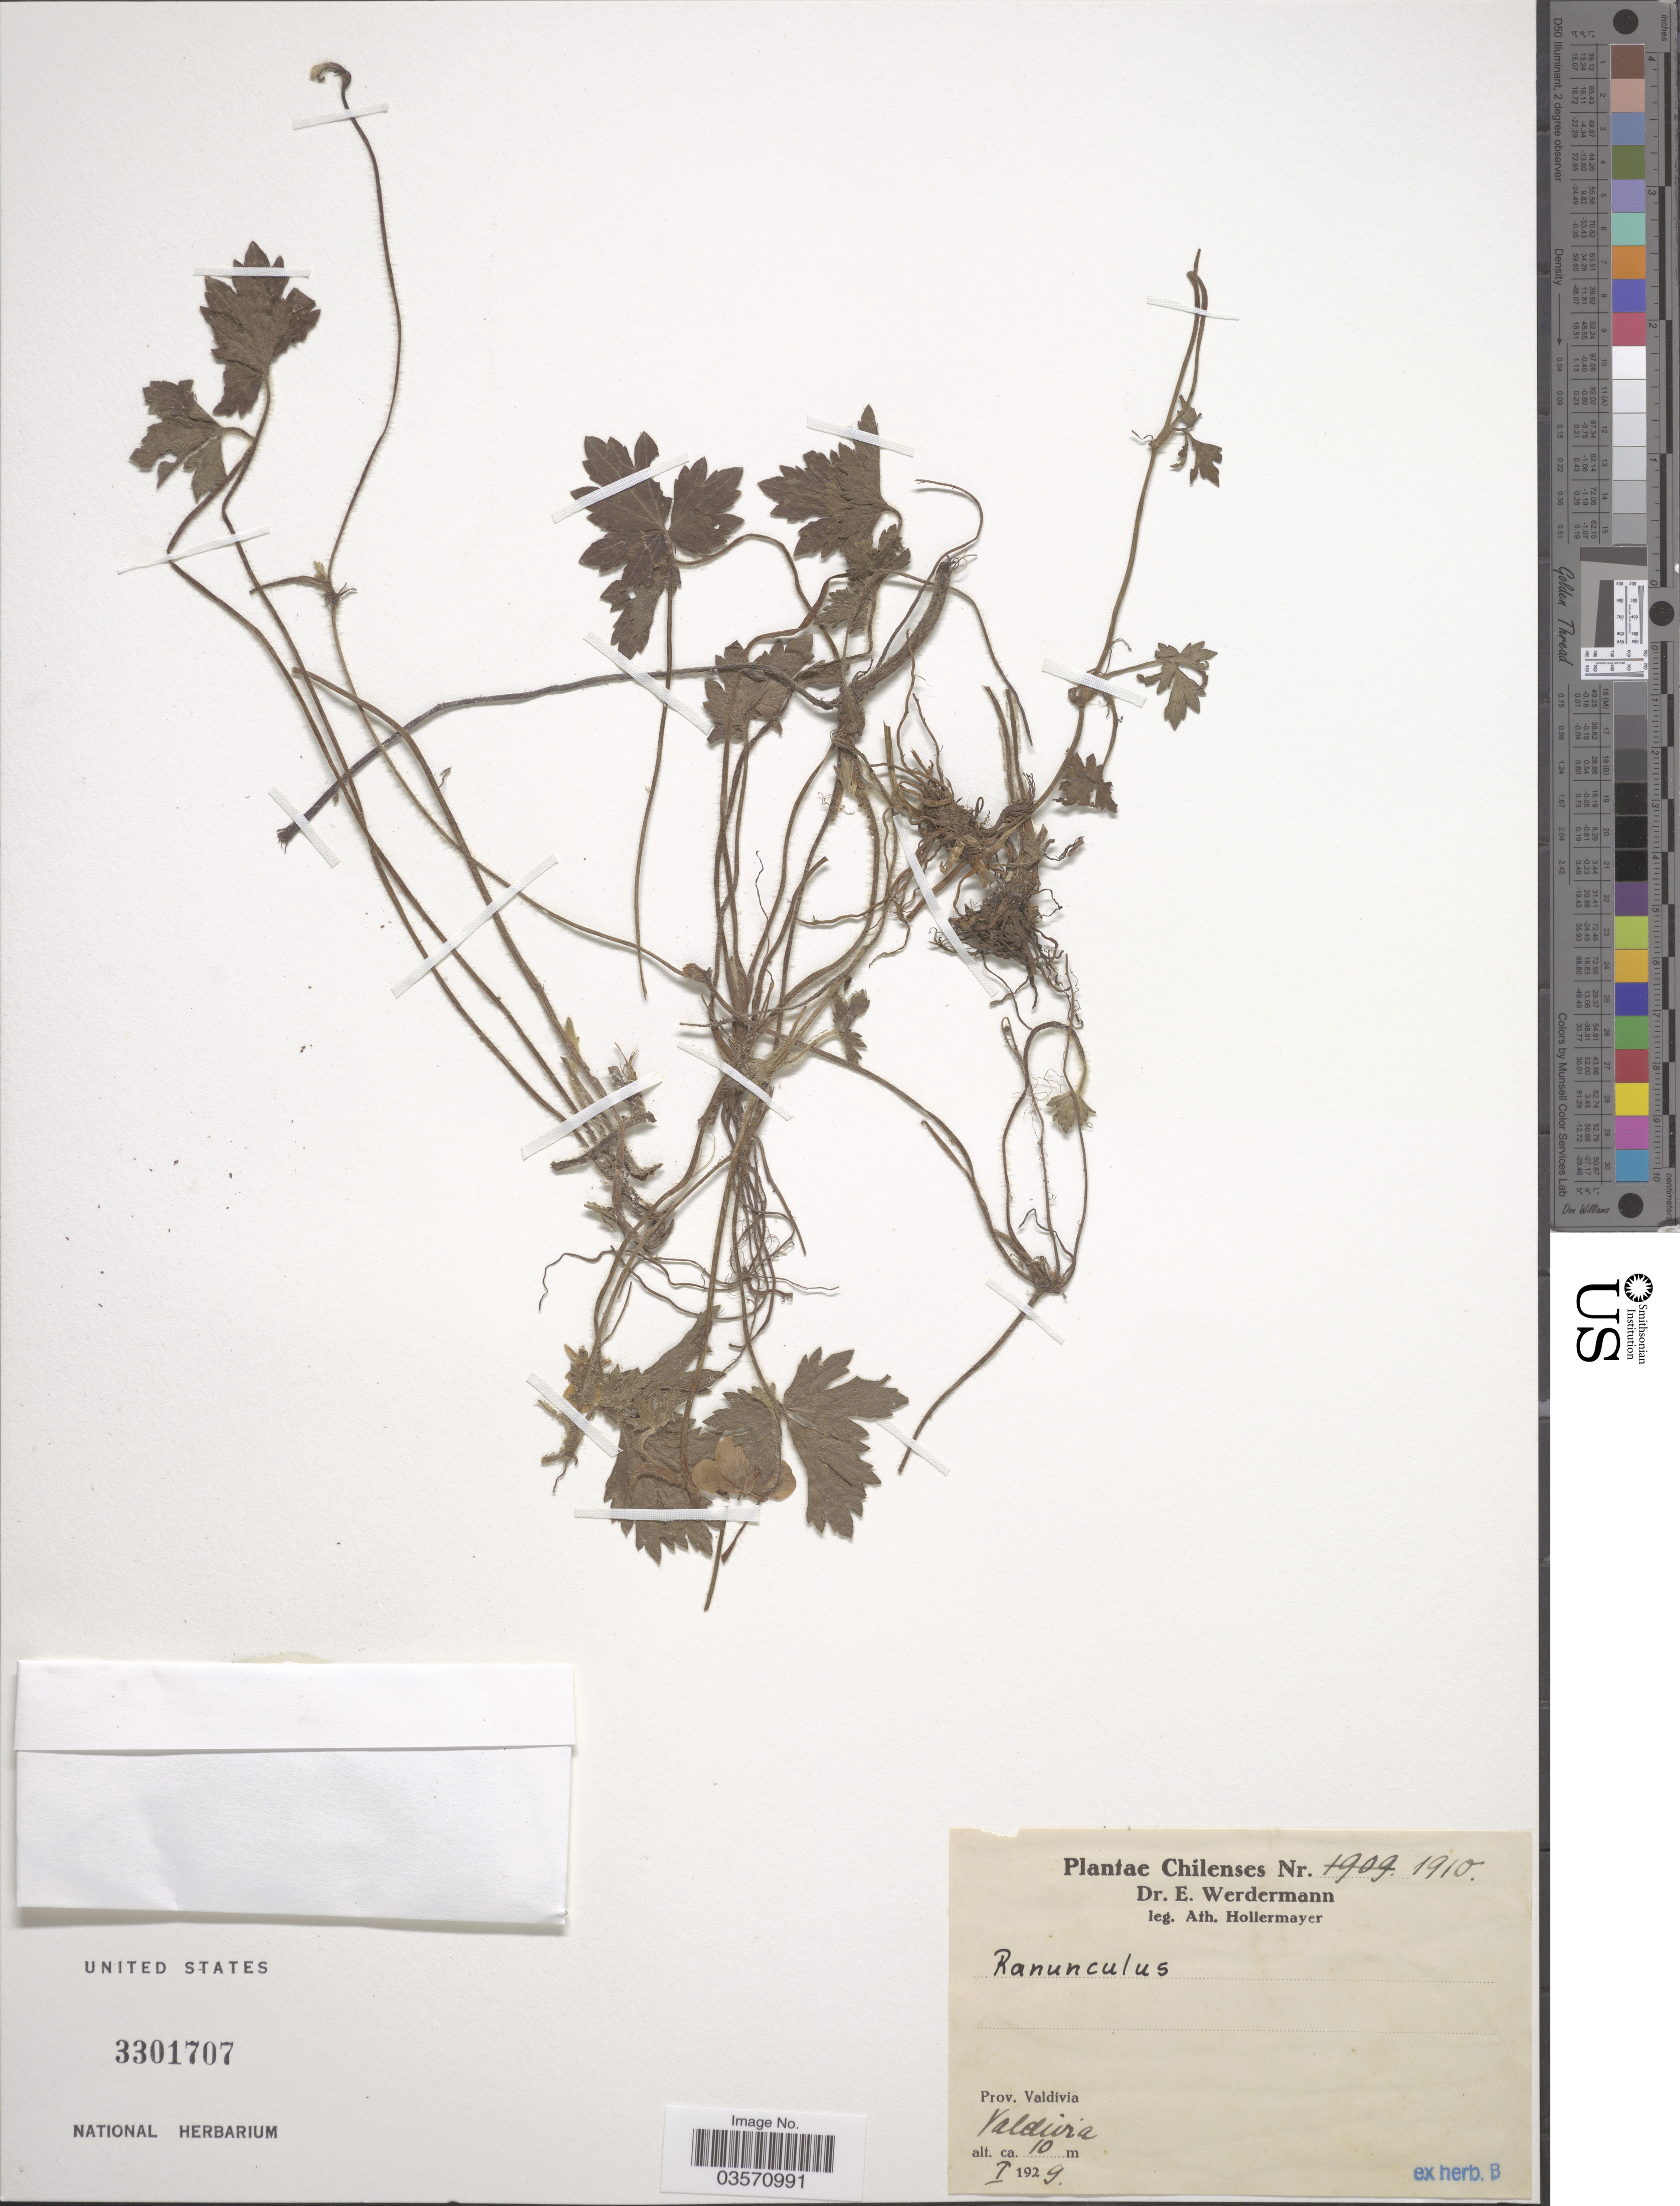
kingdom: Plantae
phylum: Tracheophyta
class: Magnoliopsida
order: Ranunculales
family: Ranunculaceae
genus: Ranunculus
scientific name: Ranunculus sp.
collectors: A. Hollermayer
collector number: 1910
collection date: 1929-01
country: Chile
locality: Prov. Valdivia, Valdivia.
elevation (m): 10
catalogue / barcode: US 3301707